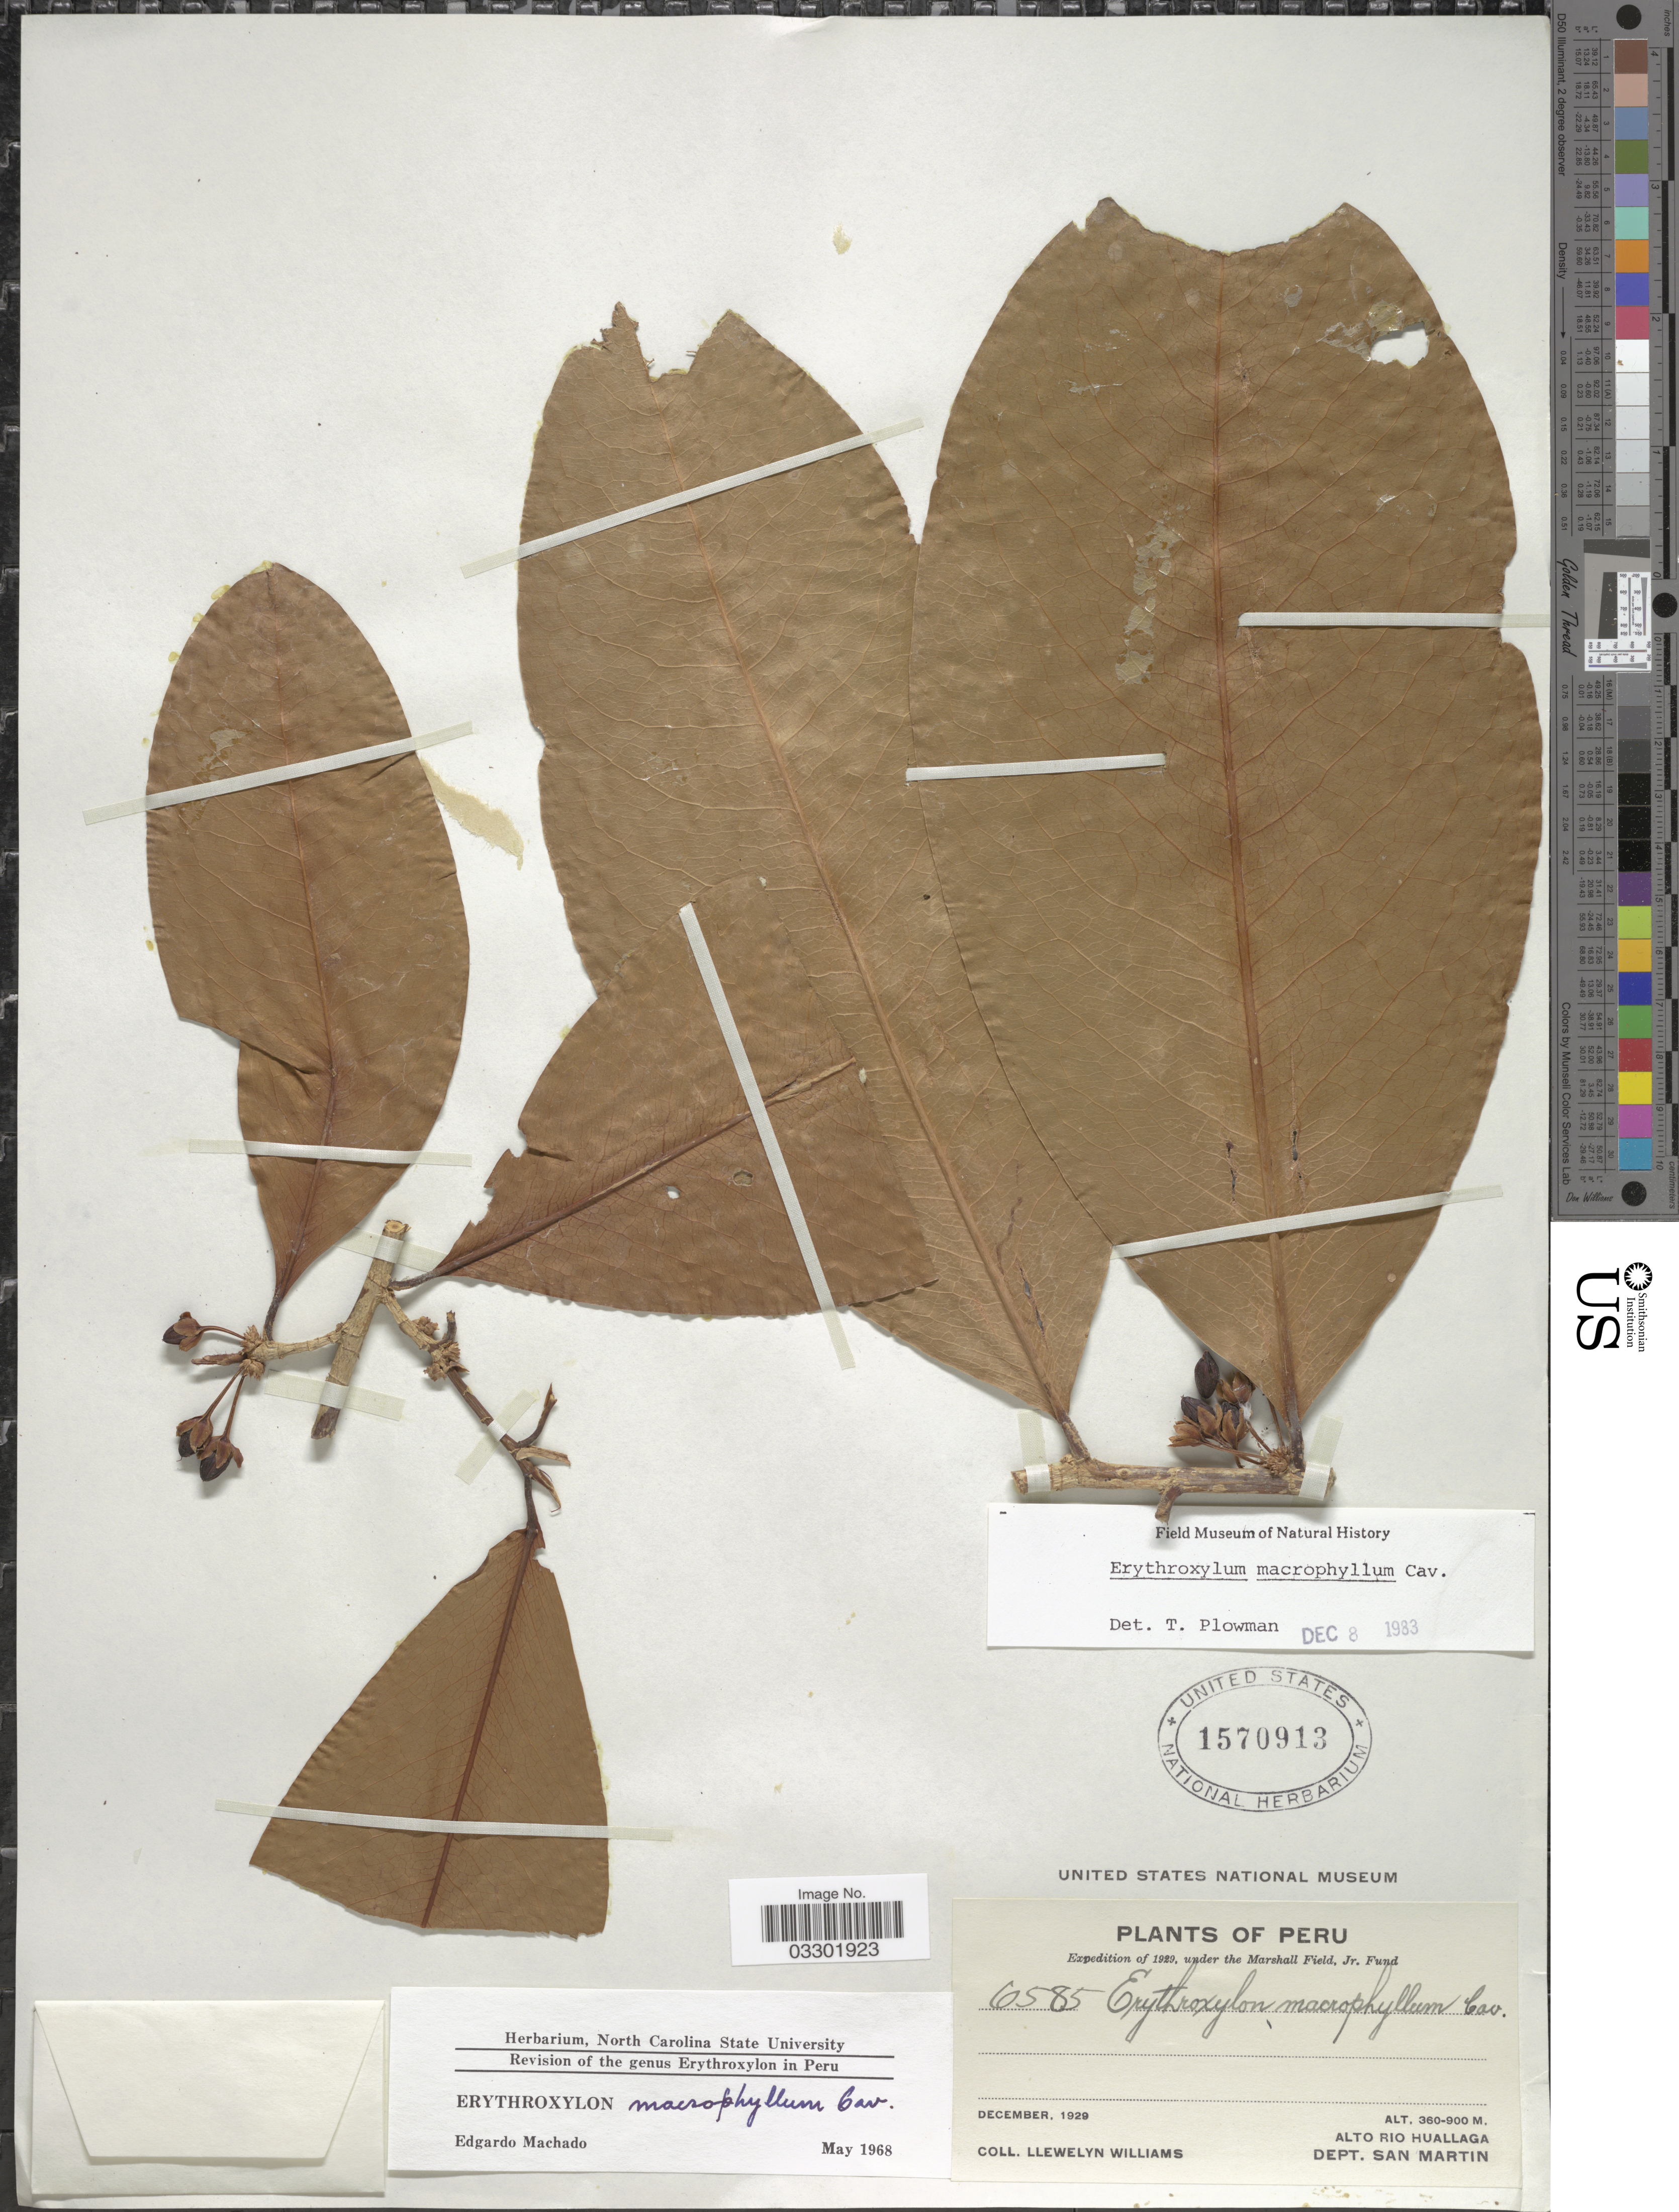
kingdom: Plantae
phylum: Tracheophyta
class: Magnoliopsida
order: Malpighiales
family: Erythroxylaceae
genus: Erythroxylum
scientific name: Erythroxylum macrophyllum var. macrophyllum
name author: Cav.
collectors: Ll. Williams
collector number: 6585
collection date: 1929-12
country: Peru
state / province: San Martín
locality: Alto Rio Huallaga. Dept. San Martin.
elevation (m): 360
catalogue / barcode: US 1570913